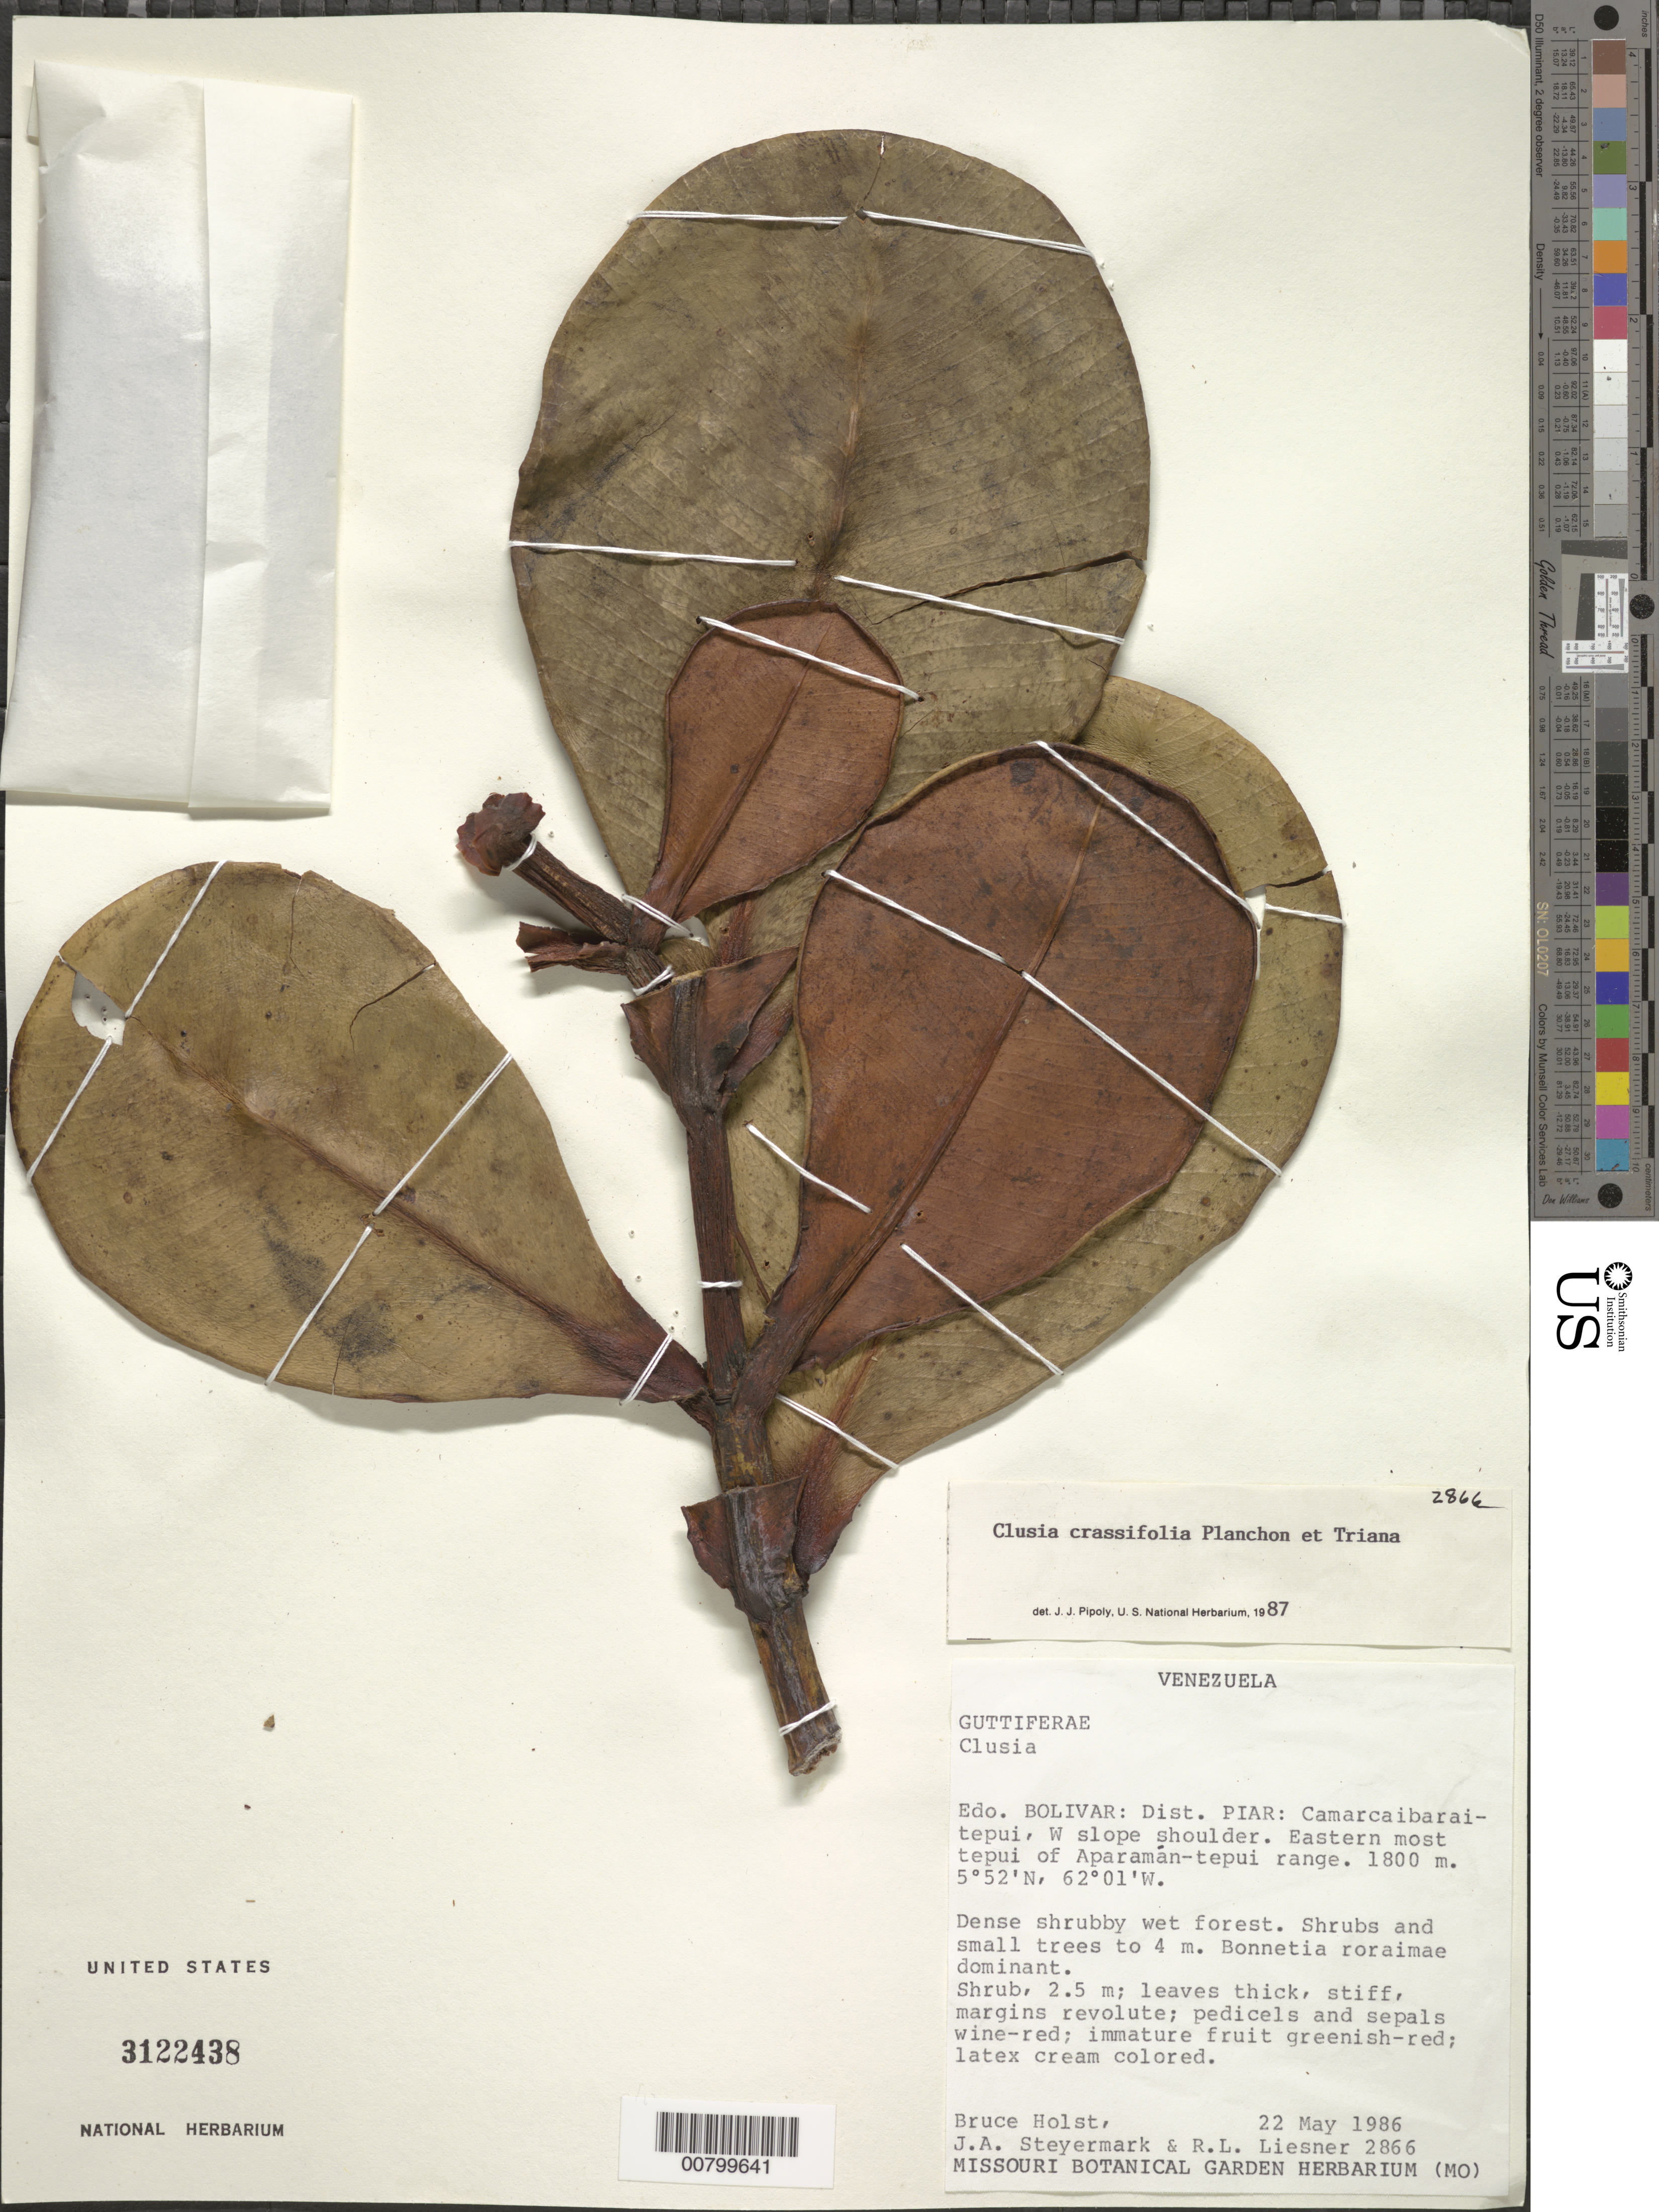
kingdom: Plantae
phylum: Tracheophyta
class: Magnoliopsida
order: Malpighiales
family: Clusiaceae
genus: Clusia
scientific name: Clusia crassifolia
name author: Planch. & Triana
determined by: Pipoly, J. J., III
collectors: B. Holst, J. Steyermark & R. L. Liesner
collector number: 2866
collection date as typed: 22-May-86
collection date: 1986-05-22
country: Venezuela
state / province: Bolívar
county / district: Piar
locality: Camarcaibarai-tepuí; W slope shoulder, E most tepuí of Aparamán-tepuí range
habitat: Dense Bonnetia roraimae forest,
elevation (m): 1800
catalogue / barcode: US 3122438